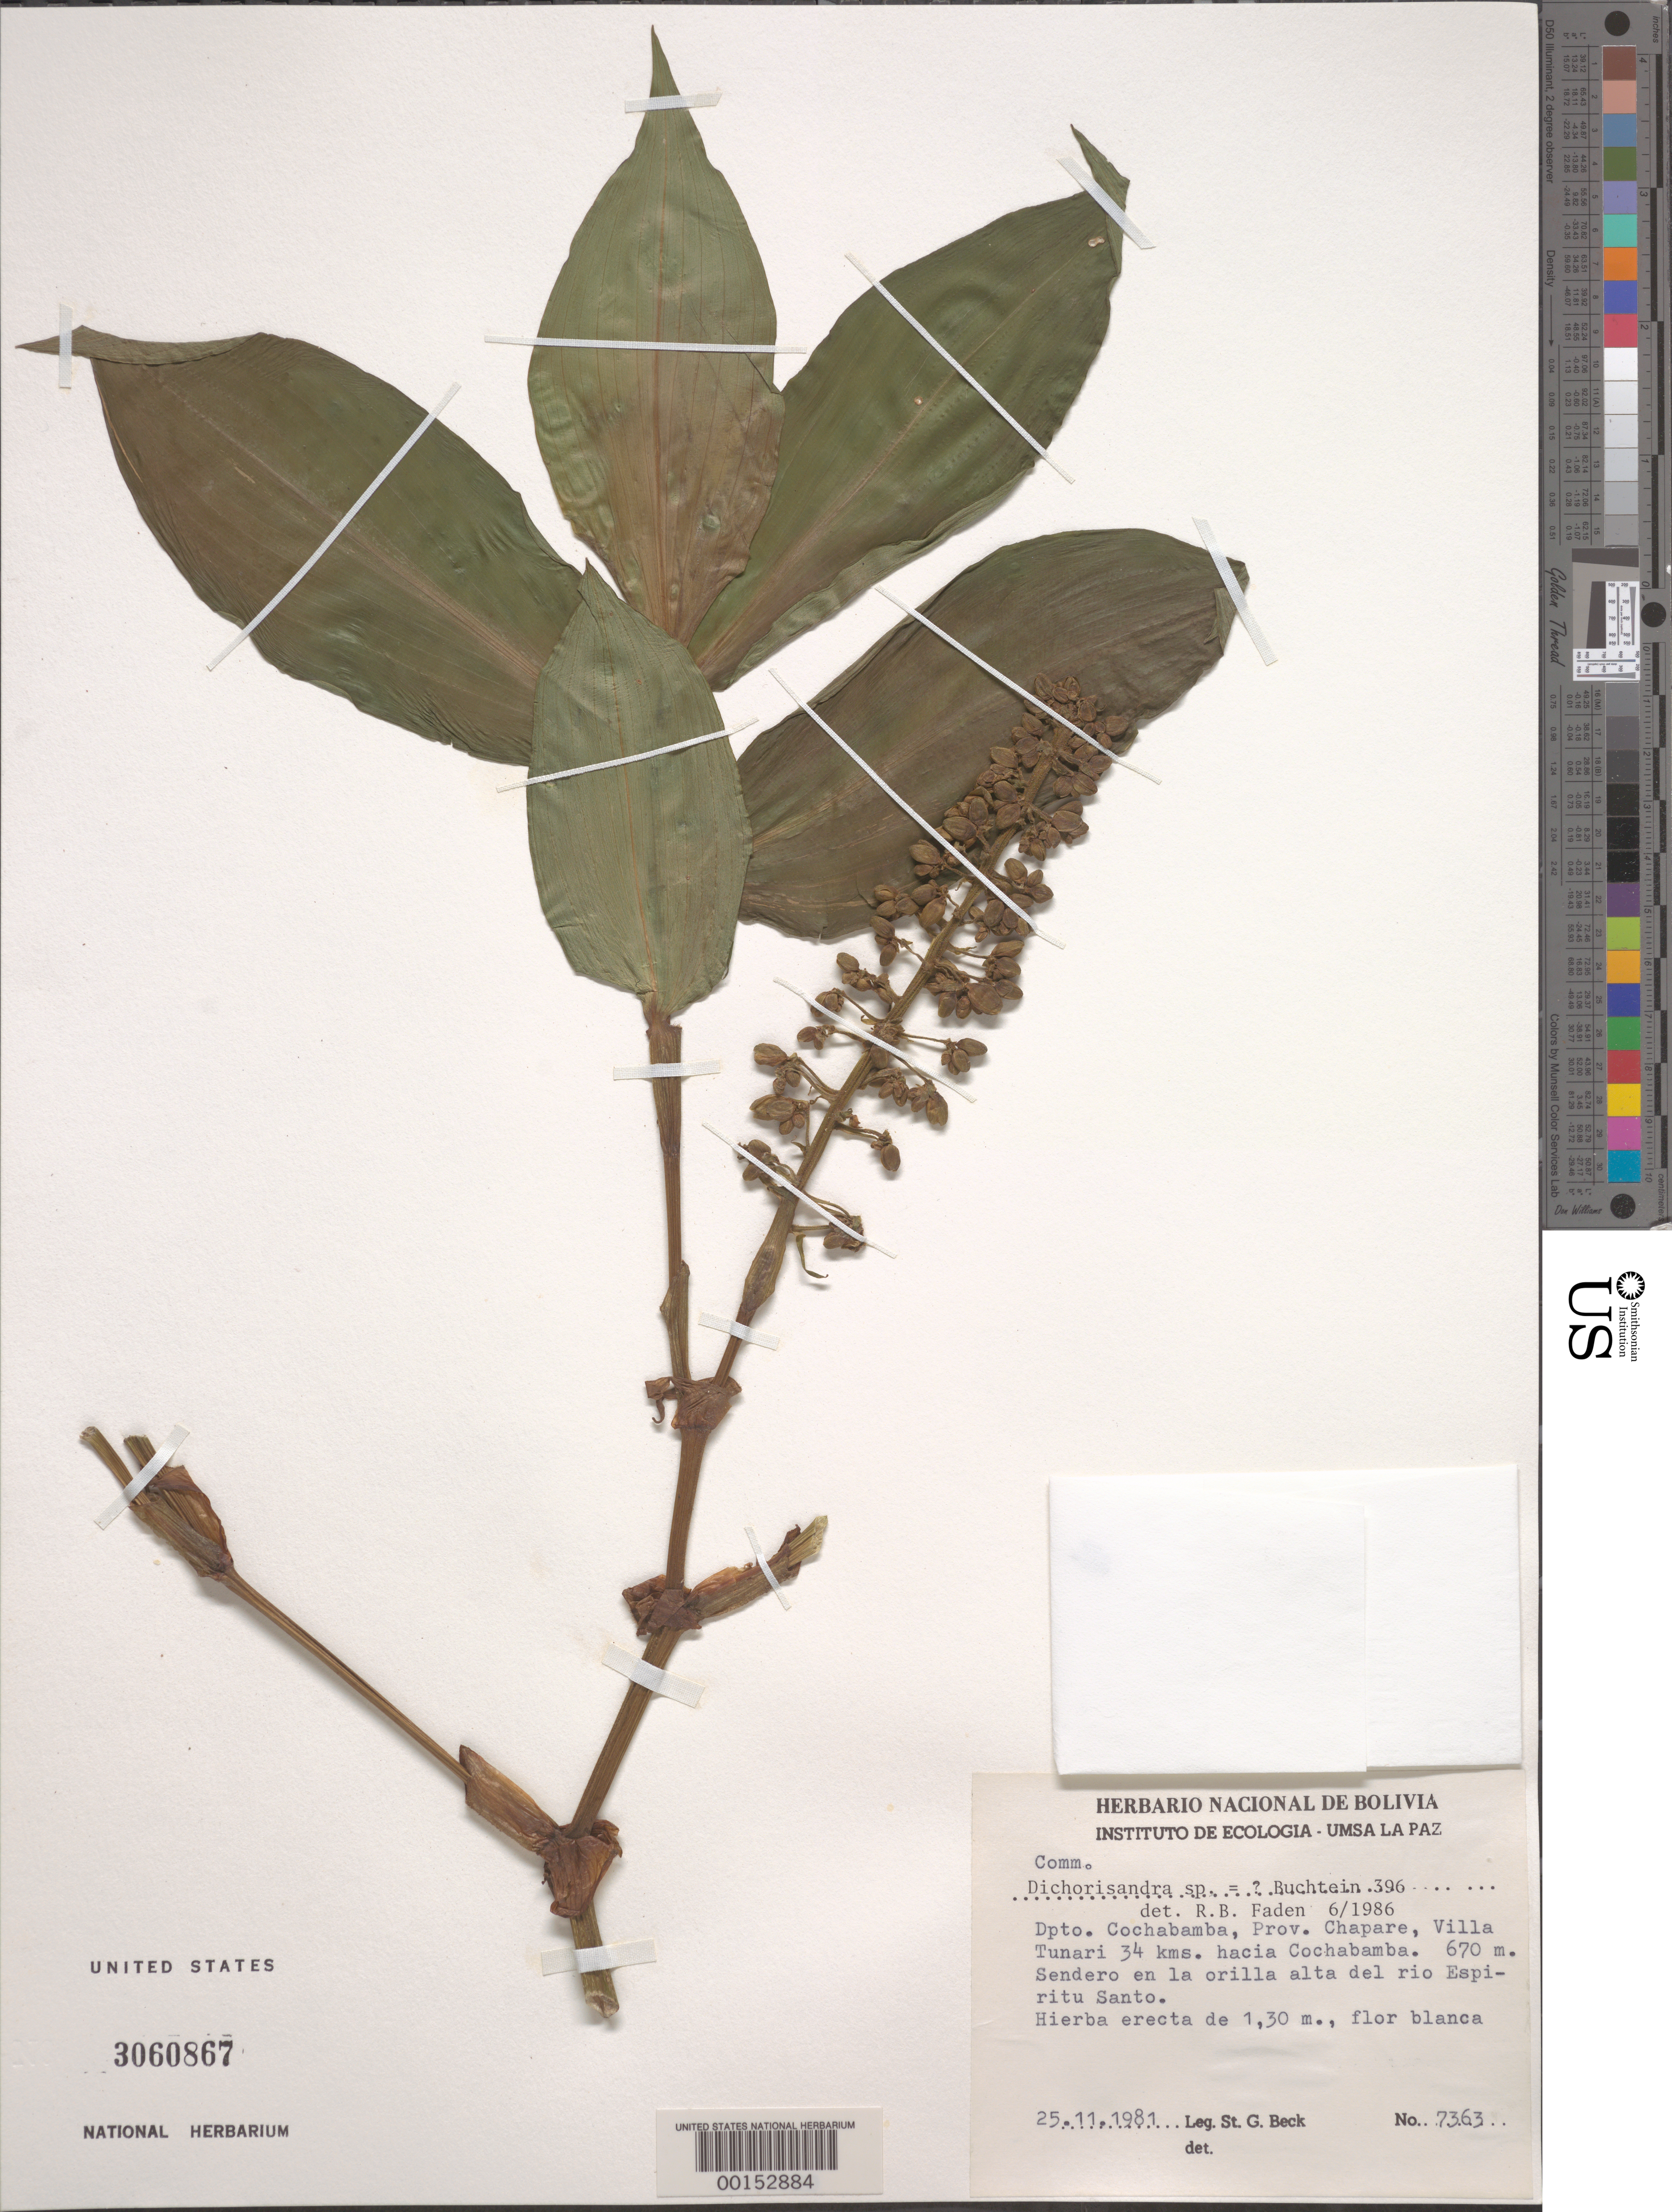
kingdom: Plantae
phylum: Tracheophyta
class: Liliopsida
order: Commelinales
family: Commelinaceae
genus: Dichorisandra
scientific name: Dichorisandra sp.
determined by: Faden, Robert B., (US), Smithsonian Institution - National Museum of Natural History (UNITED STATES)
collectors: S. G. Beck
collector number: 7363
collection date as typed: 25 Nov 1981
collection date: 1981-11-25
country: Bolivia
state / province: Cochabamba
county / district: Chaparé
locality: Villa Tunari, Rio Espirito Santo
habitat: Riverbank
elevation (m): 670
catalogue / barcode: US 3060867